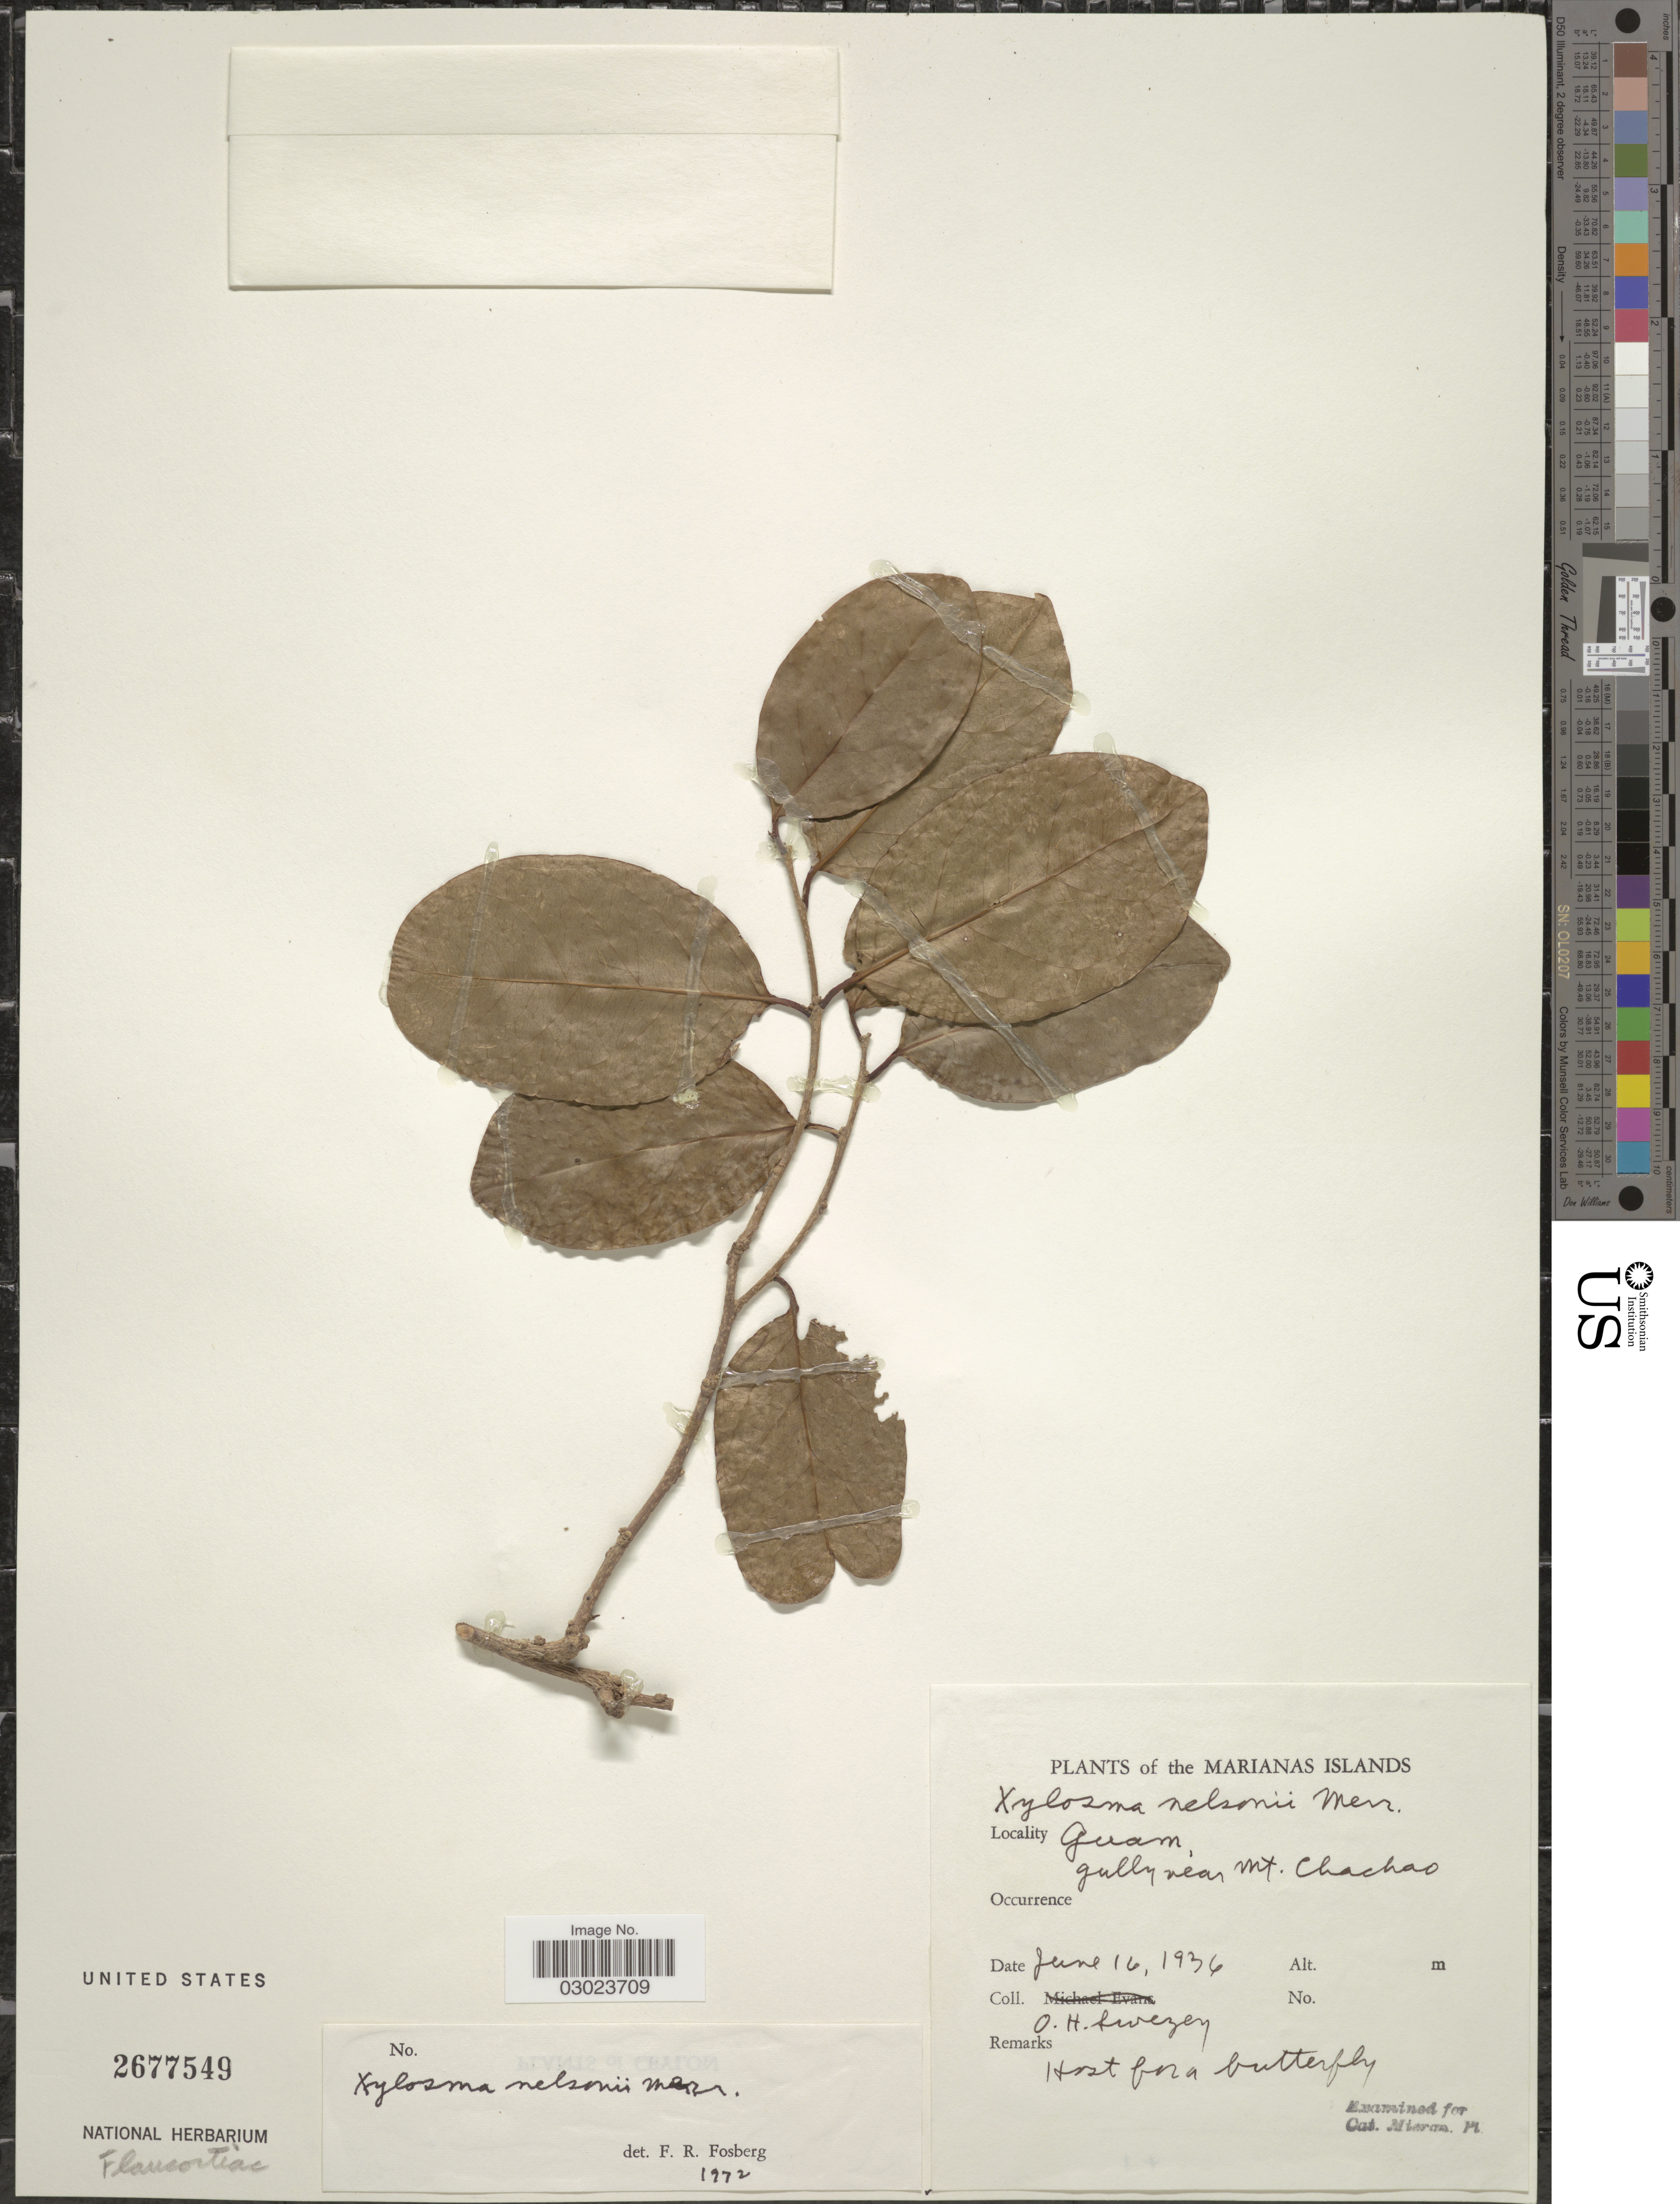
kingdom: Plantae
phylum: Tracheophyta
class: Magnoliopsida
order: Malpighiales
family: Salicaceae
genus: Xylosma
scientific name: Xylosma nelsonii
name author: Merr.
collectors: O. H. Swezey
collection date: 1936-06-16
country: Guam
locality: The Marianas Islands. Gully near Mt. Chachao.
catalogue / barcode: US 2677549